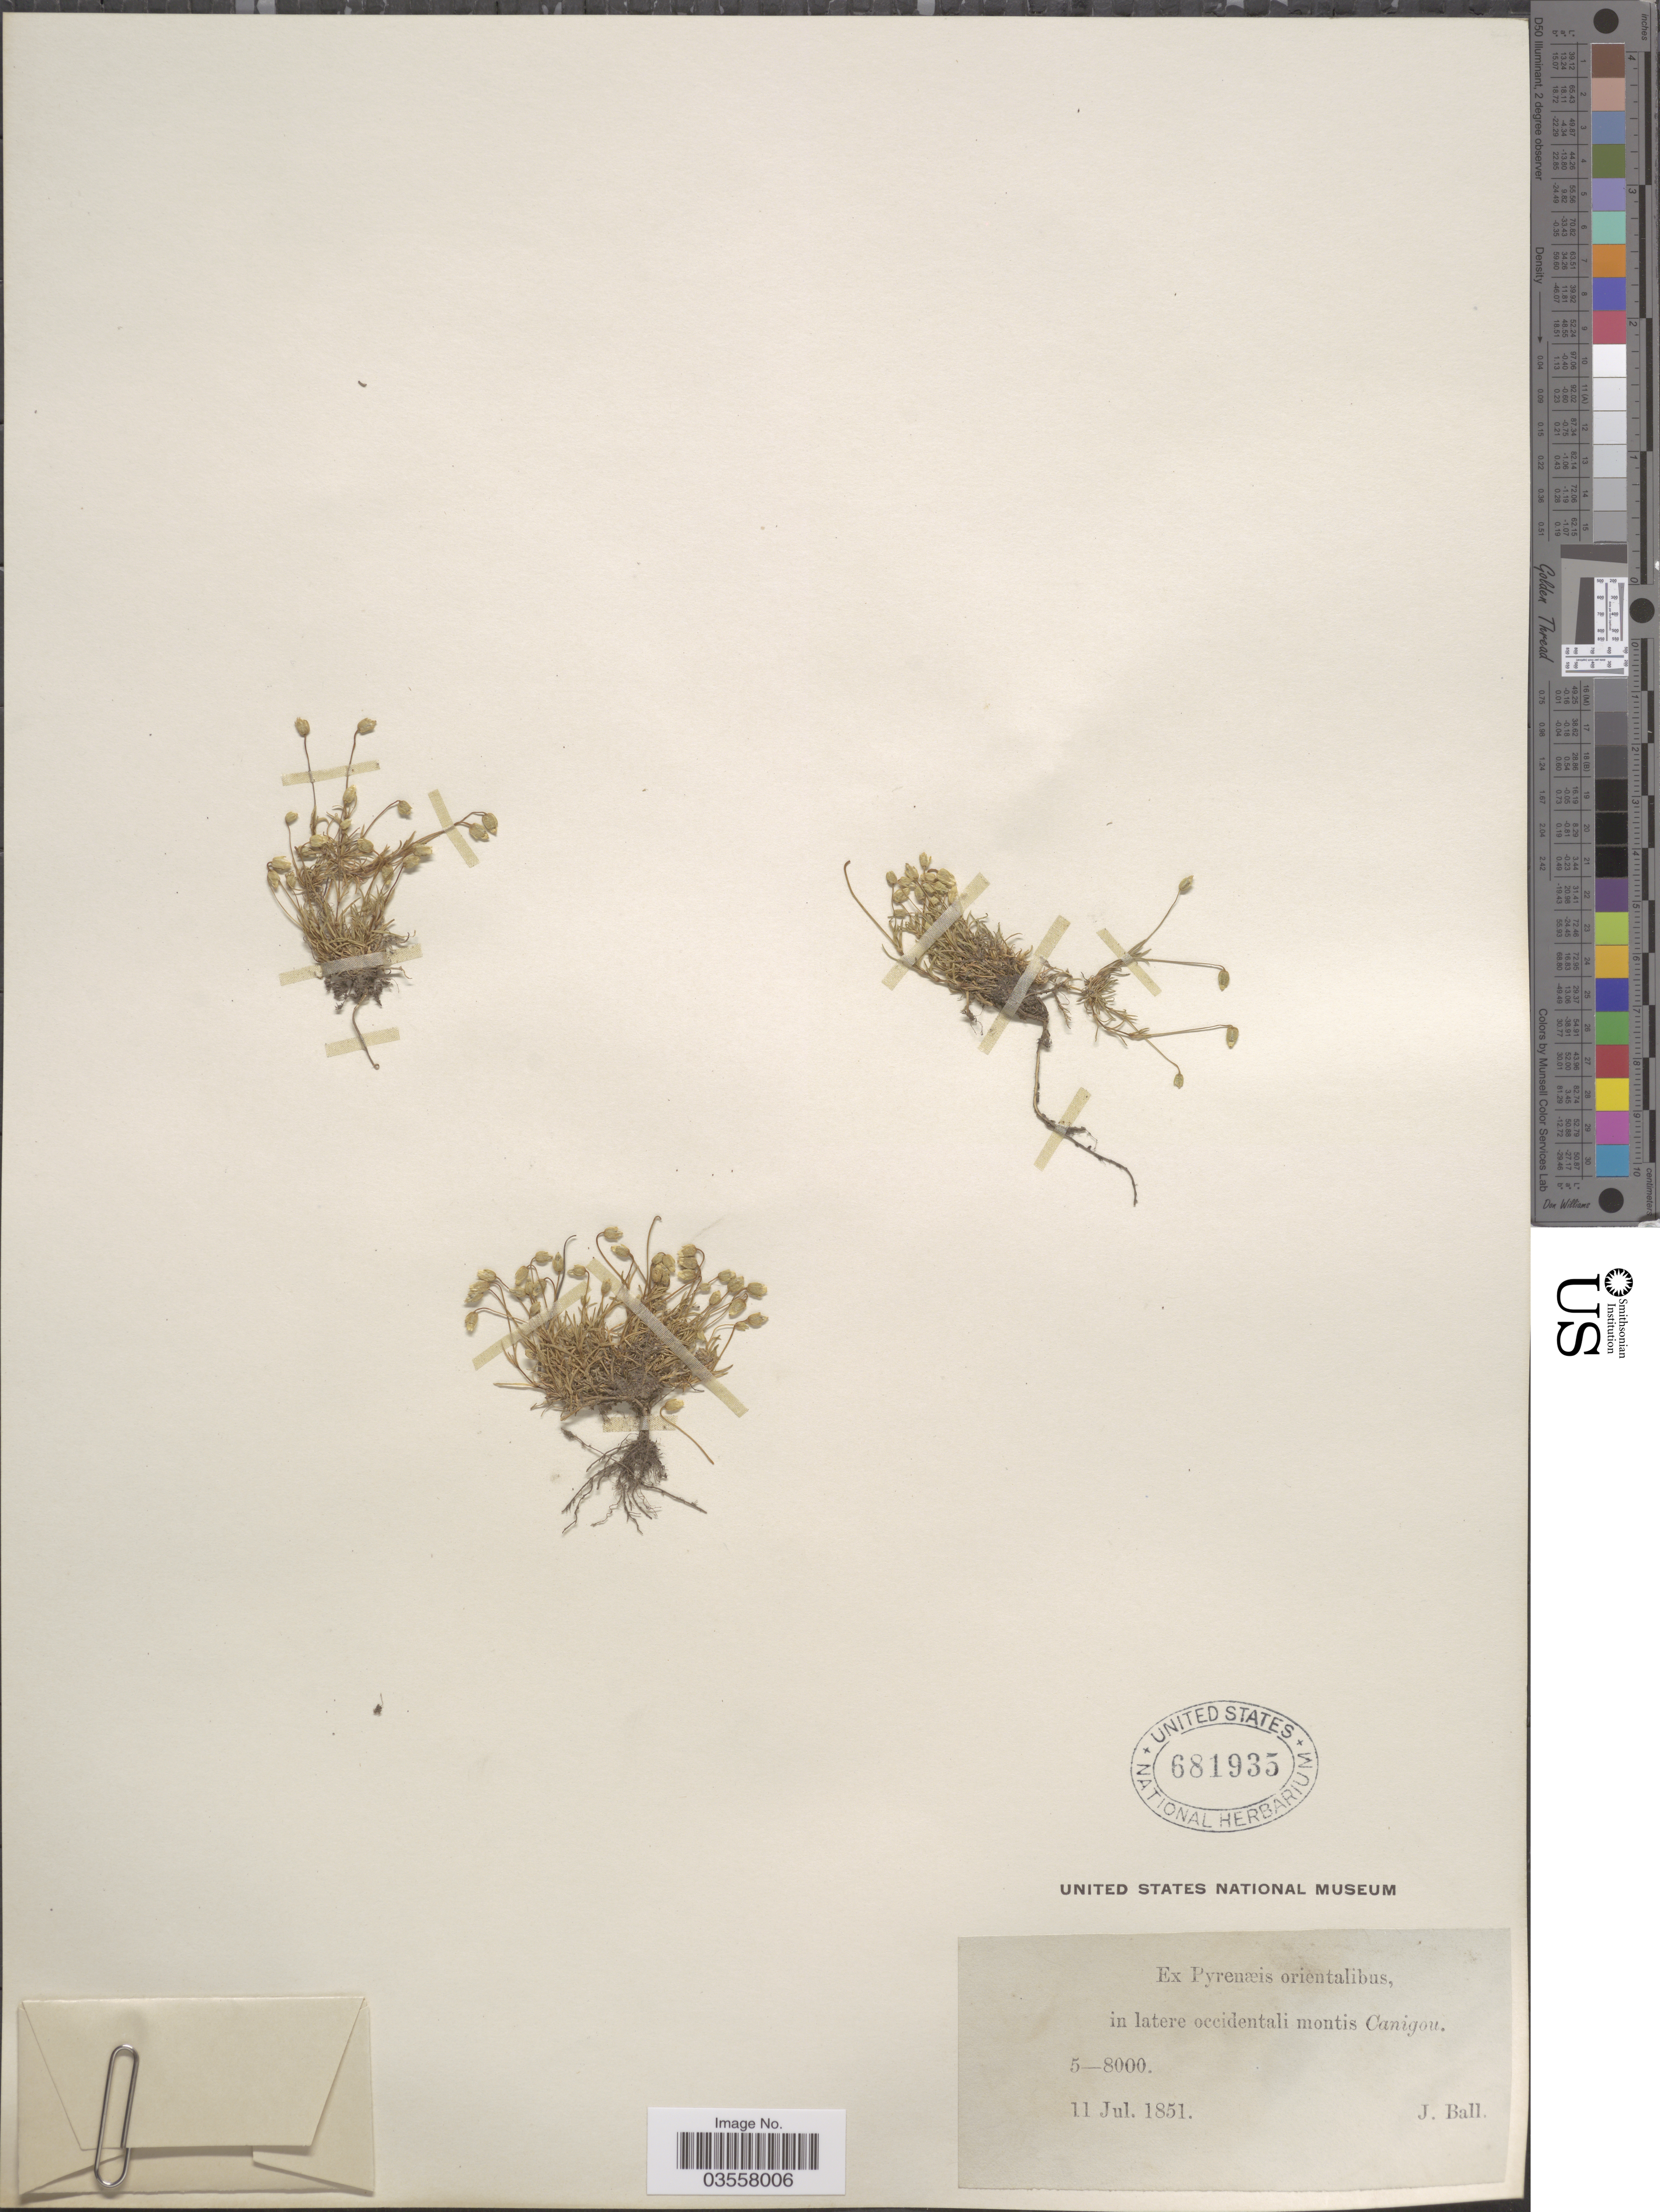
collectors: J. Ball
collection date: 1851-07-11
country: France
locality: Ex Pyrenæis orientalibus, in latere occidentali montis Canigou.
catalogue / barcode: US 681935